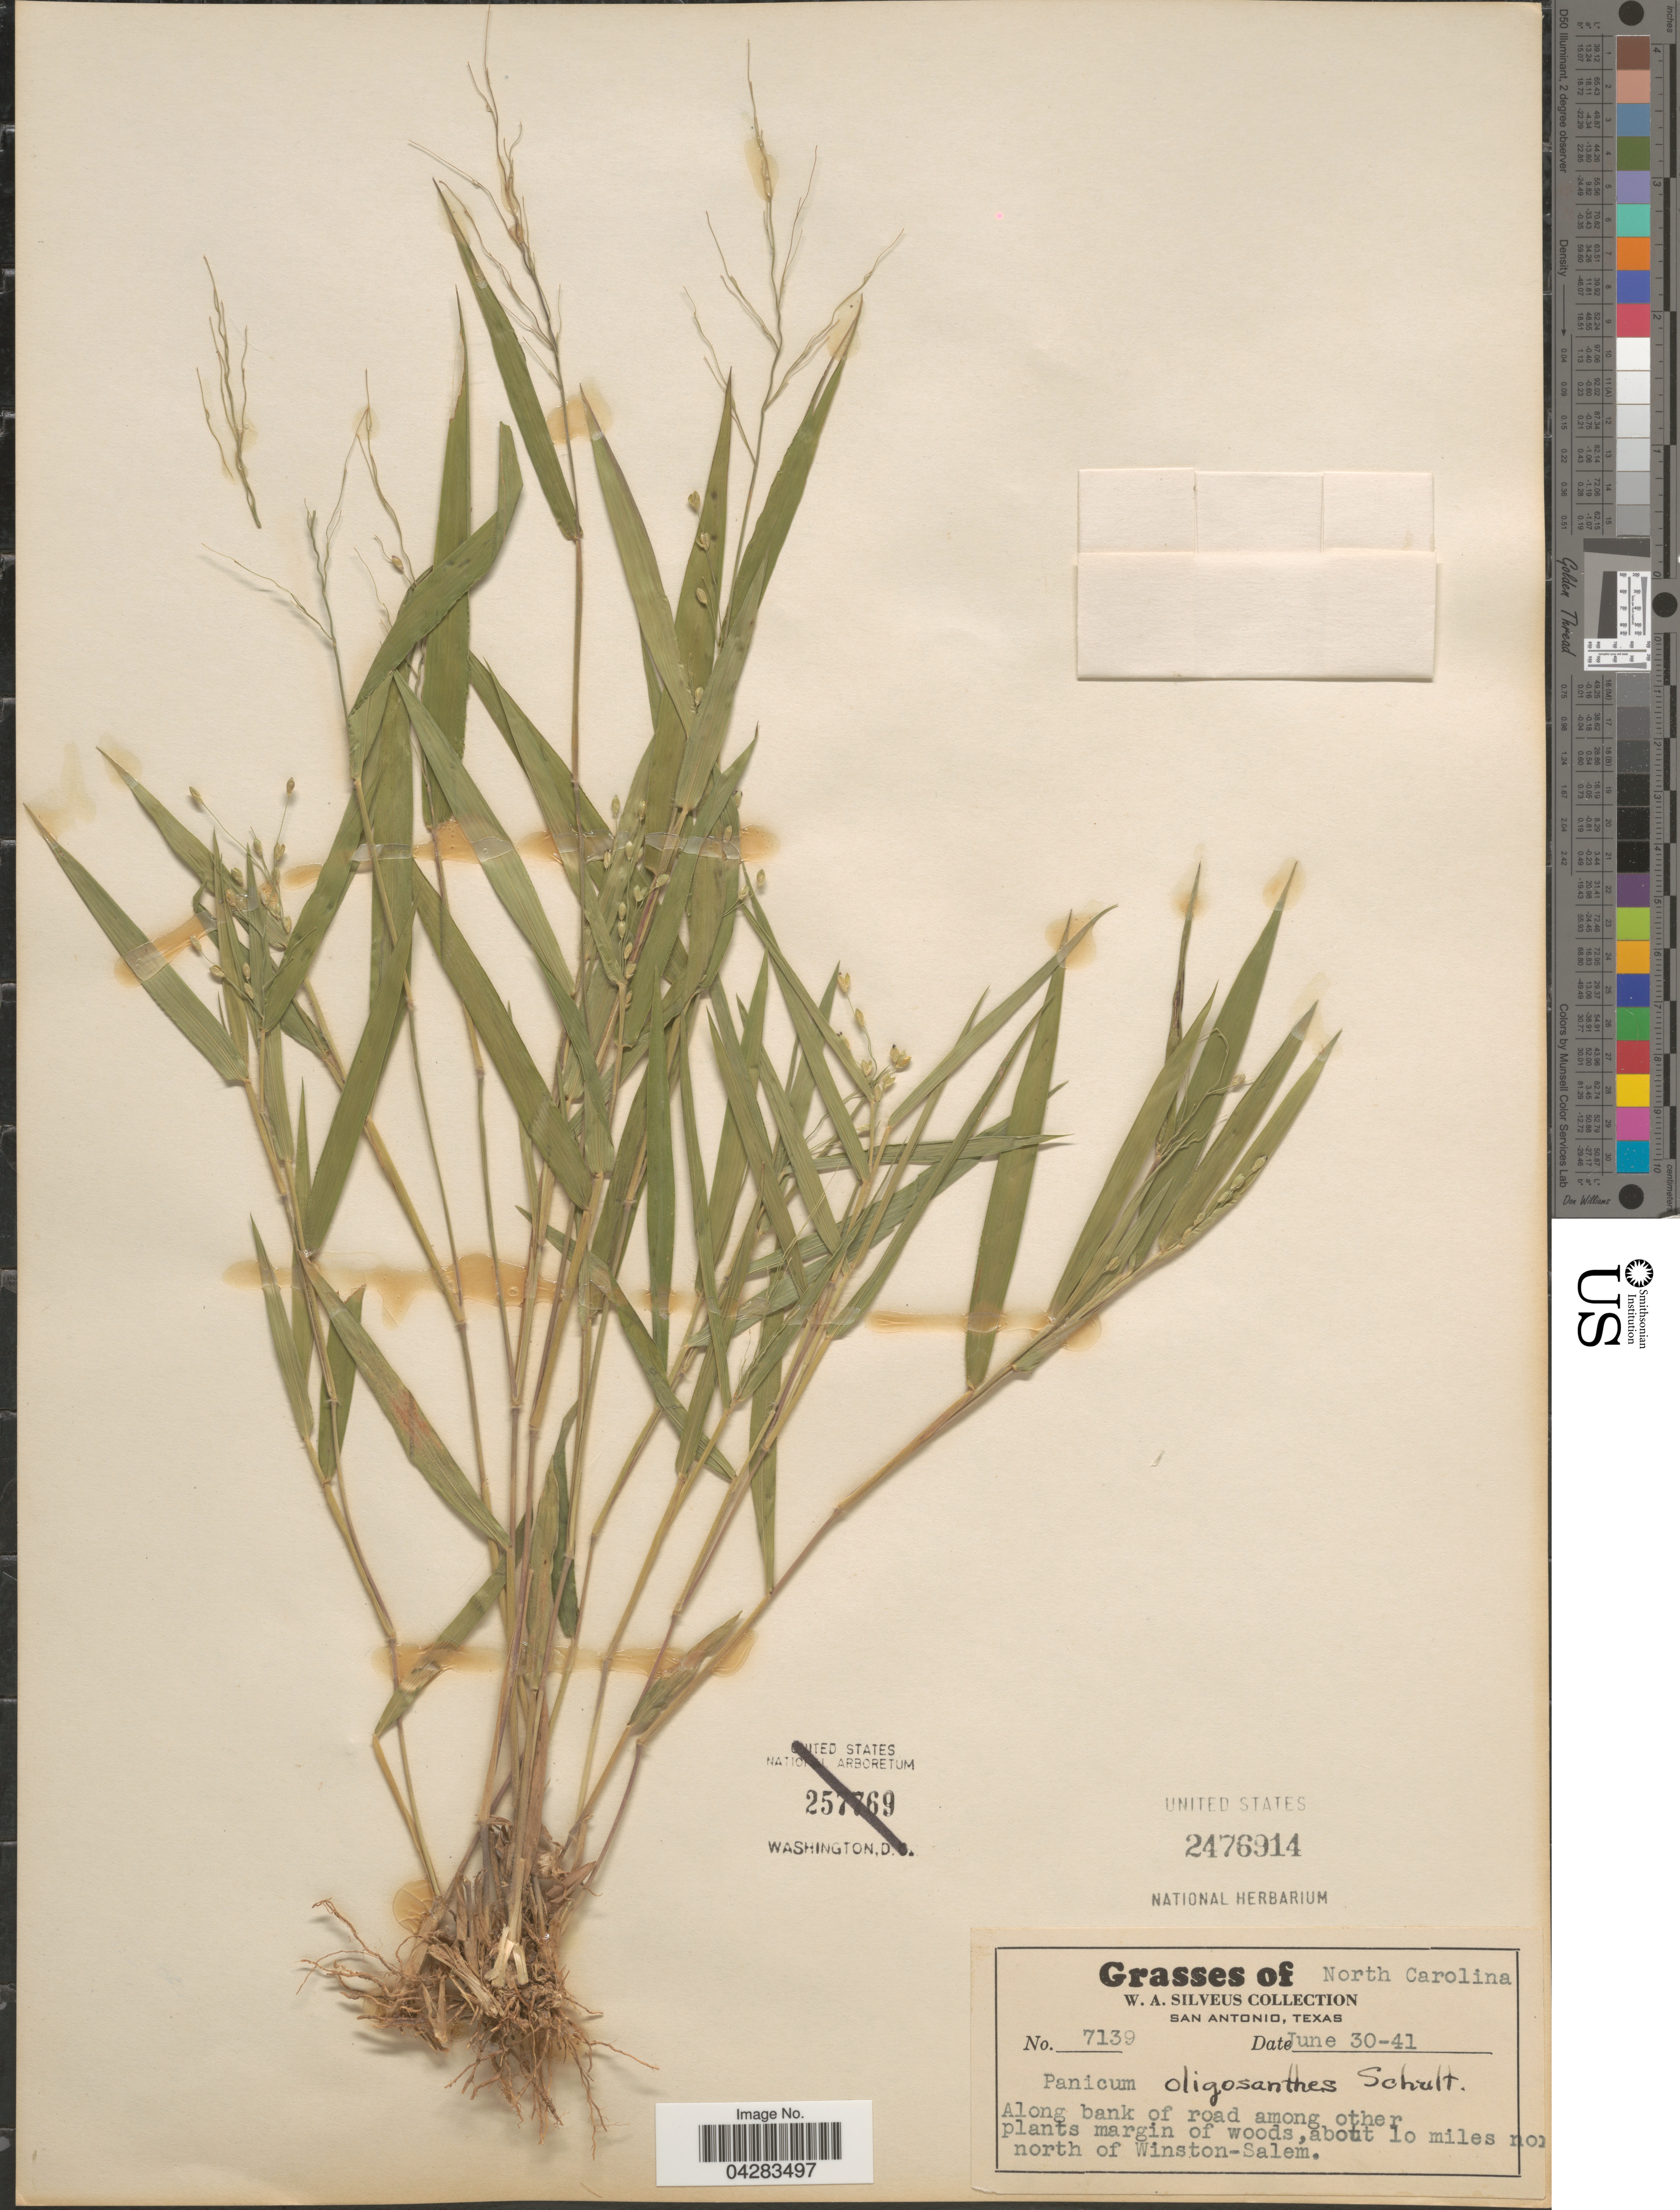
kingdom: Plantae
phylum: Tracheophyta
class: Liliopsida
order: Poales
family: Poaceae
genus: Dichanthelium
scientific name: Dichanthelium oligosanthes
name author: (Schult.) Gould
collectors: W. Silveus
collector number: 7139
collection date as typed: Transcribed d/m/y: 30/6/41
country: United States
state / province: North Carolina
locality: About 10 miles north of Winston-Salem.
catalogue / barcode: US 2476914